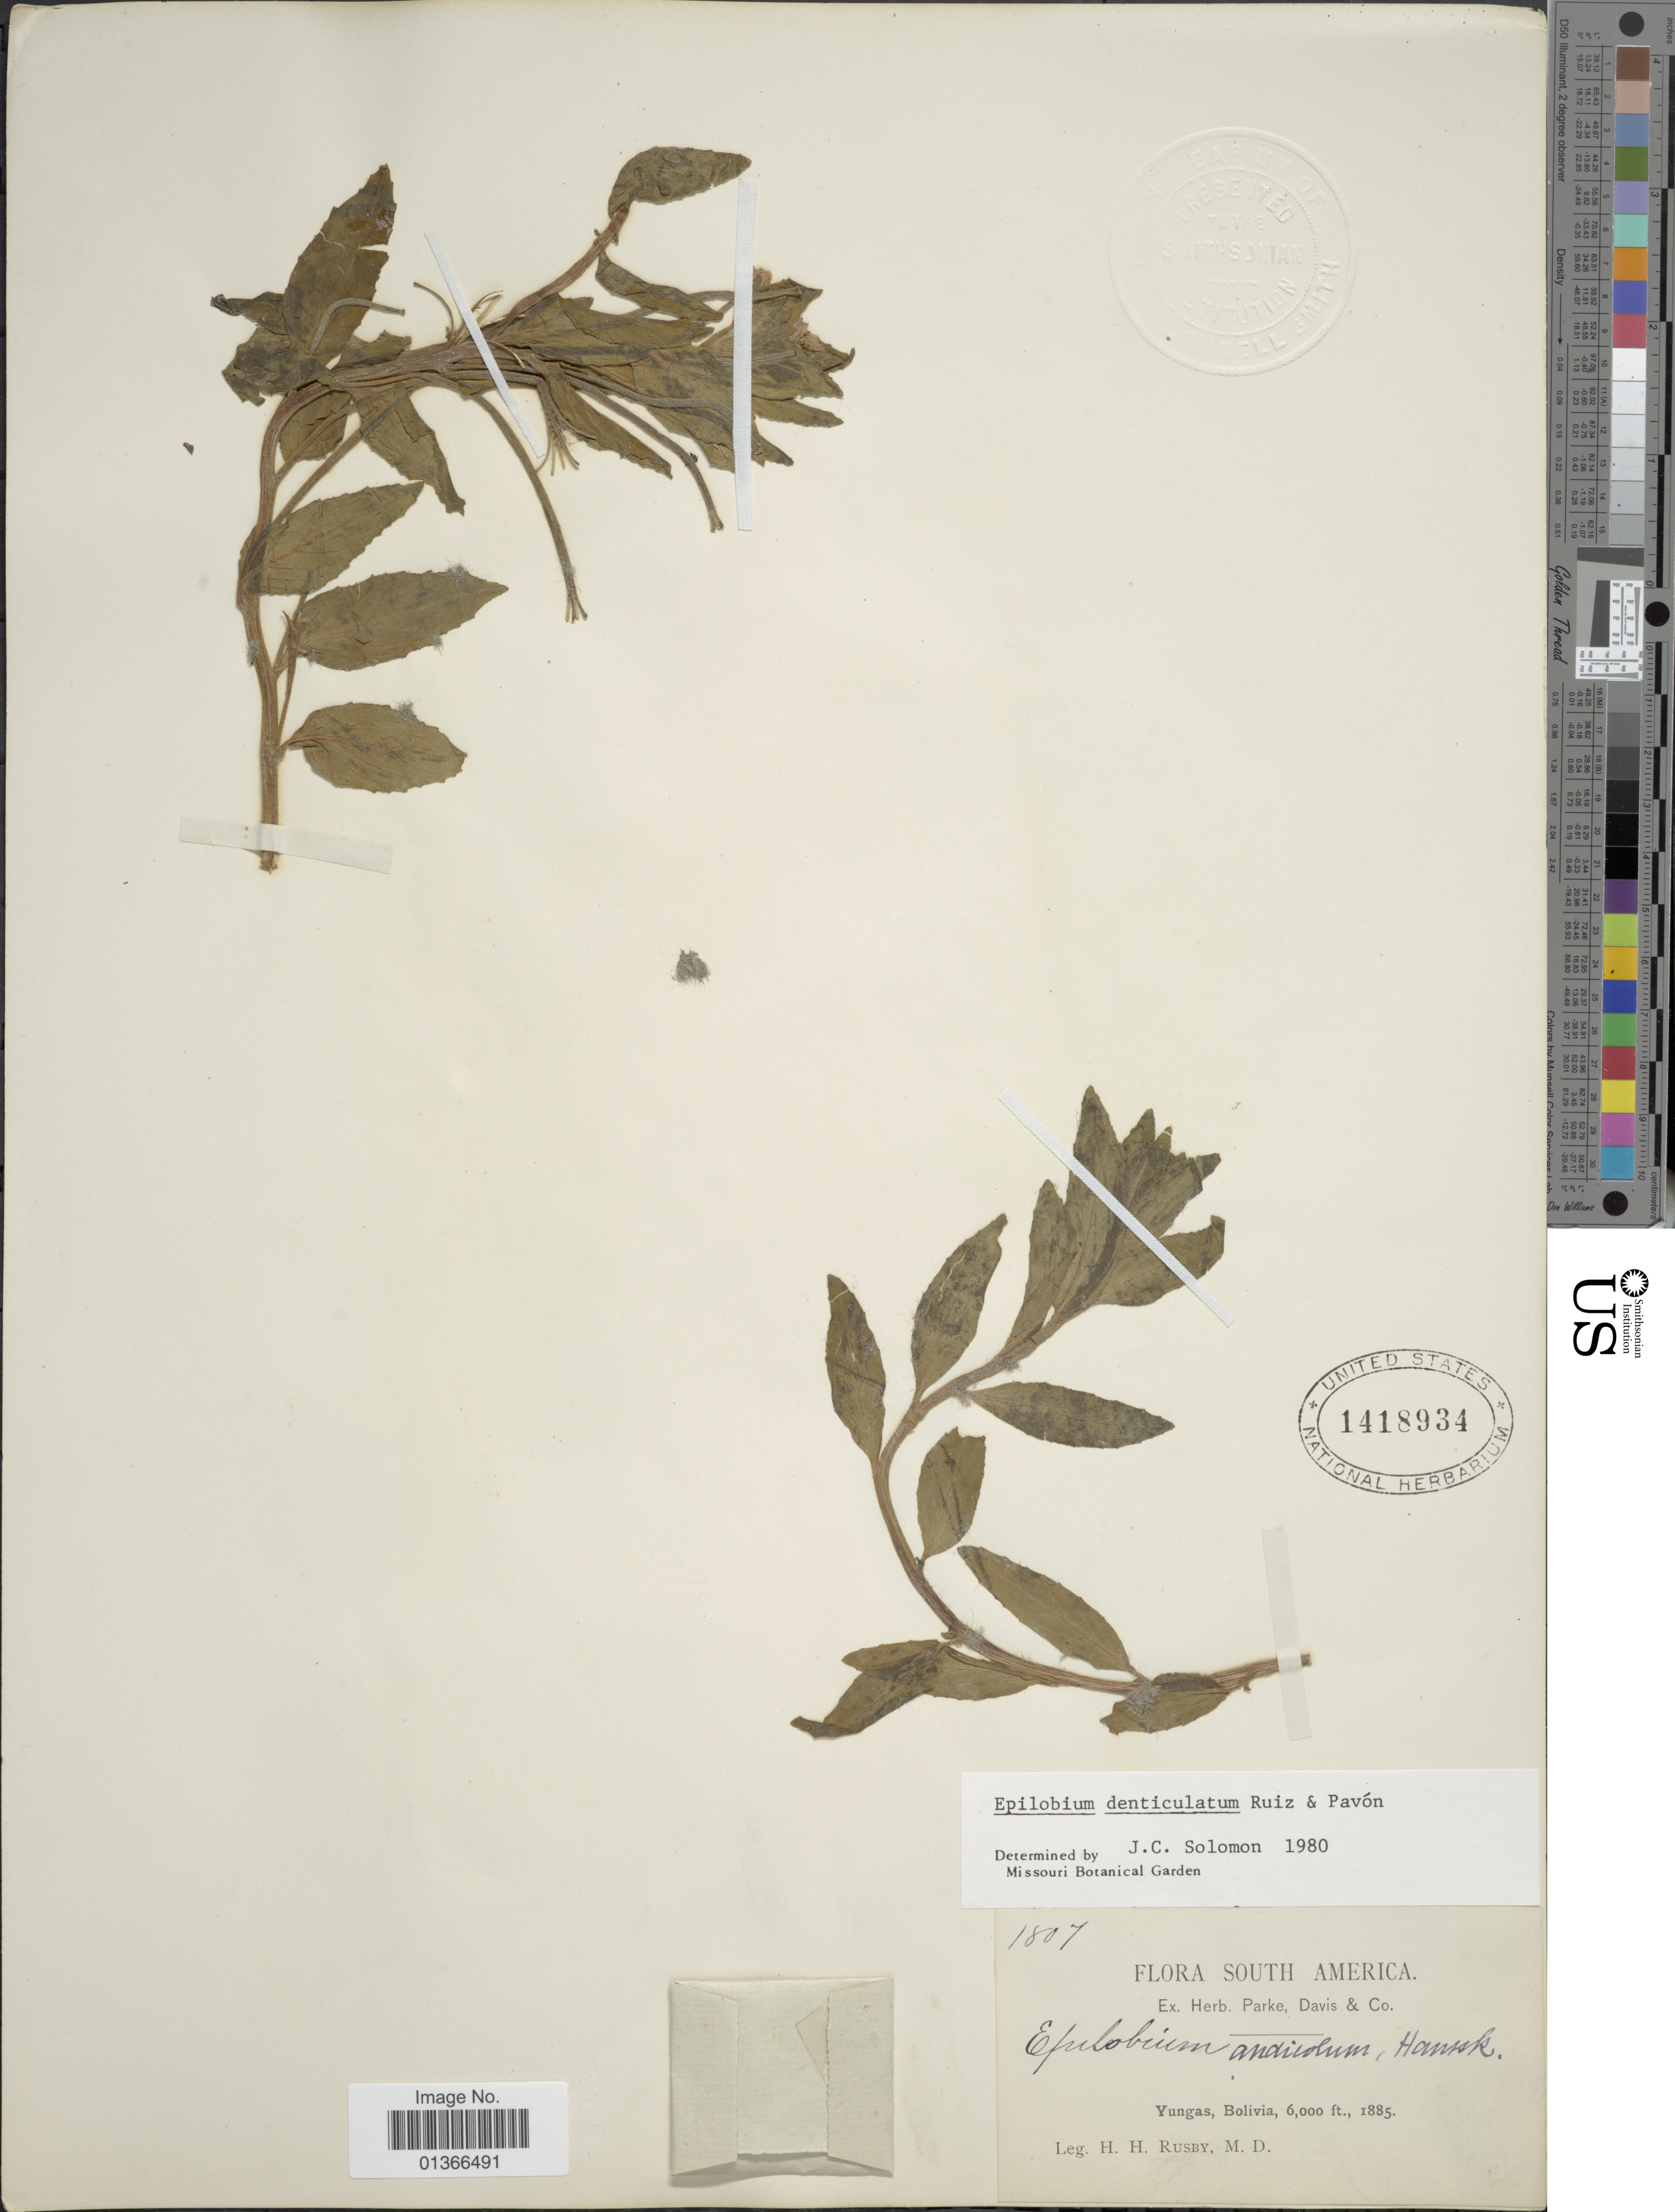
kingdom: Plantae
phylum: Tracheophyta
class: Magnoliopsida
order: Myrtales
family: Onagraceae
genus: Epilobium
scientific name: Epilobium denticulatum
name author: Ruiz & Pav.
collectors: H. H. Rusby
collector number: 1807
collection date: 1885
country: Bolivia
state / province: La Paz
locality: Yungas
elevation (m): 1829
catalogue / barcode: US 1418934